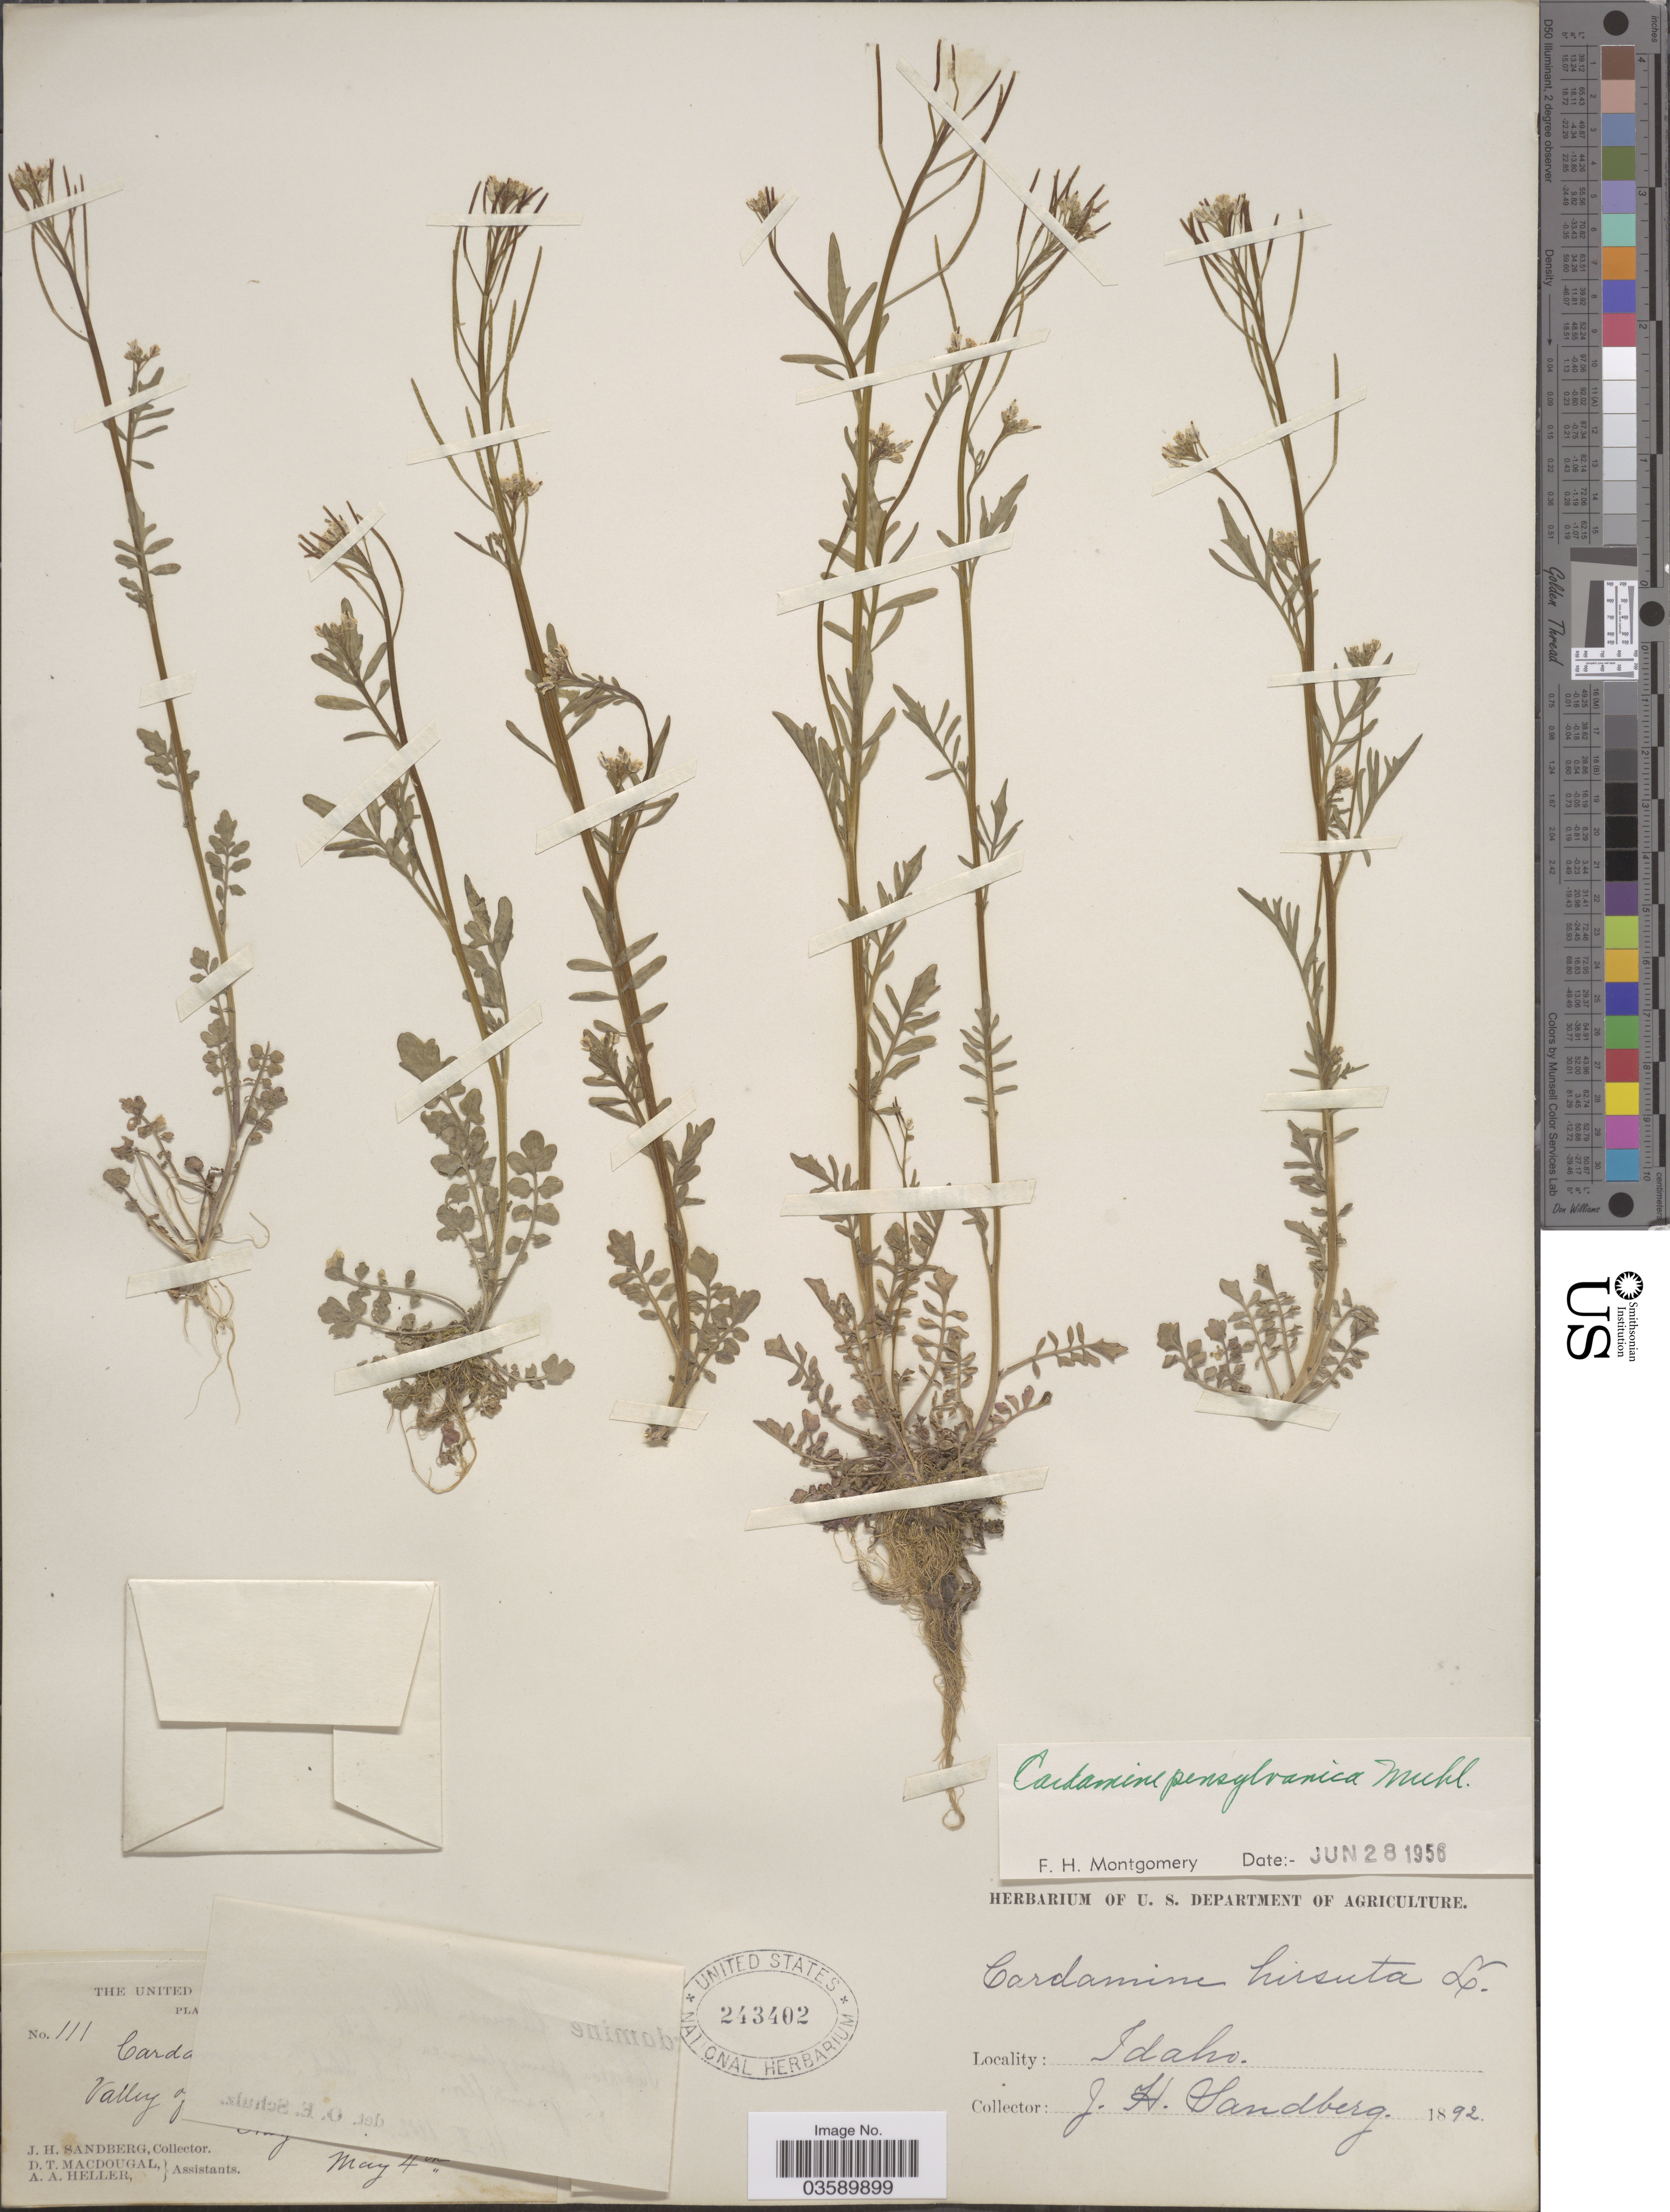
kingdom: Plantae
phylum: Tracheophyta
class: Magnoliopsida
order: Brassicales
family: Brassicaceae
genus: Cardamine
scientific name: Cardamine pensylvanica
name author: Muhl. ex Willd.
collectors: J. H. Sandberg, D. T. MacDougal & A. A. Heller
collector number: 111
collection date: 1892-05-04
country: United States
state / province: Idaho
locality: Valley of [illegible text].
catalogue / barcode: US 243402